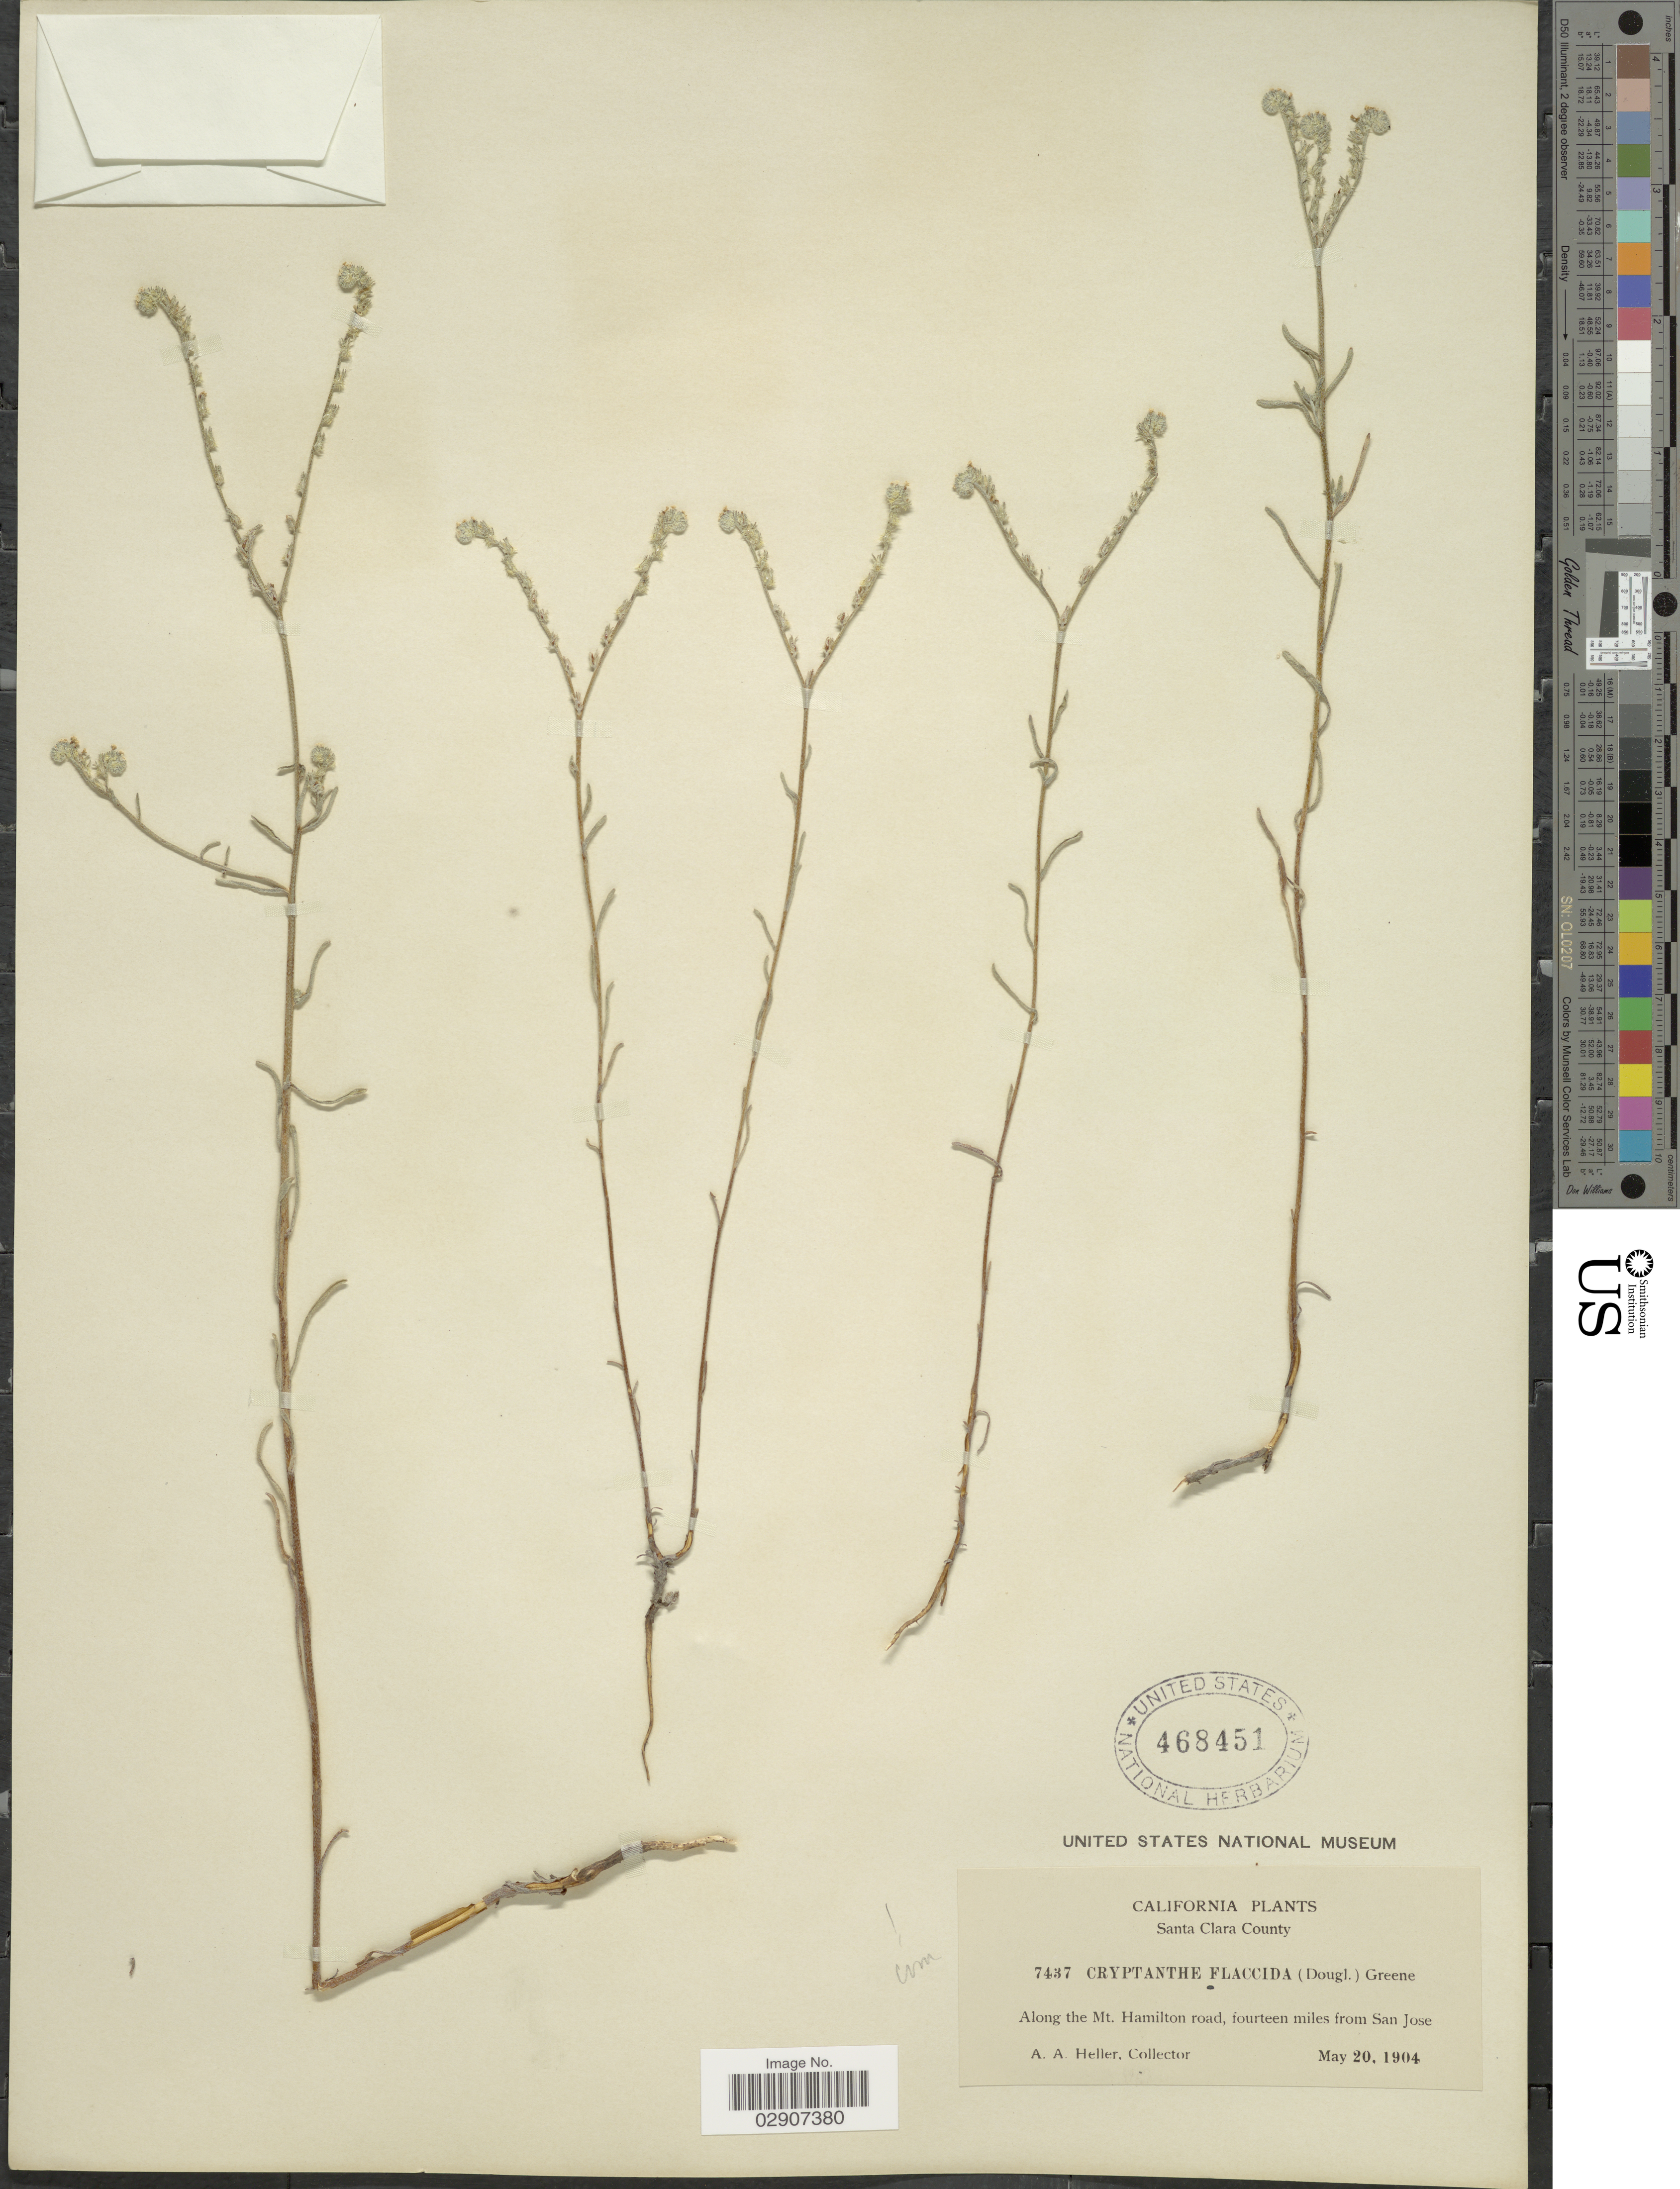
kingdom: Plantae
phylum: Tracheophyta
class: Magnoliopsida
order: Boraginales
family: Boraginaceae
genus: Cryptantha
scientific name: Cryptantha flaccida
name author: (Douglas ex Lehm.) Greene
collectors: A. A. Heller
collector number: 7437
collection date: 1904-05-20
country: United States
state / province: California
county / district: Santa Clara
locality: Santa Clara County, Along the Mt. Hamilton road, fourteen miles from San Jose.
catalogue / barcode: US 468451